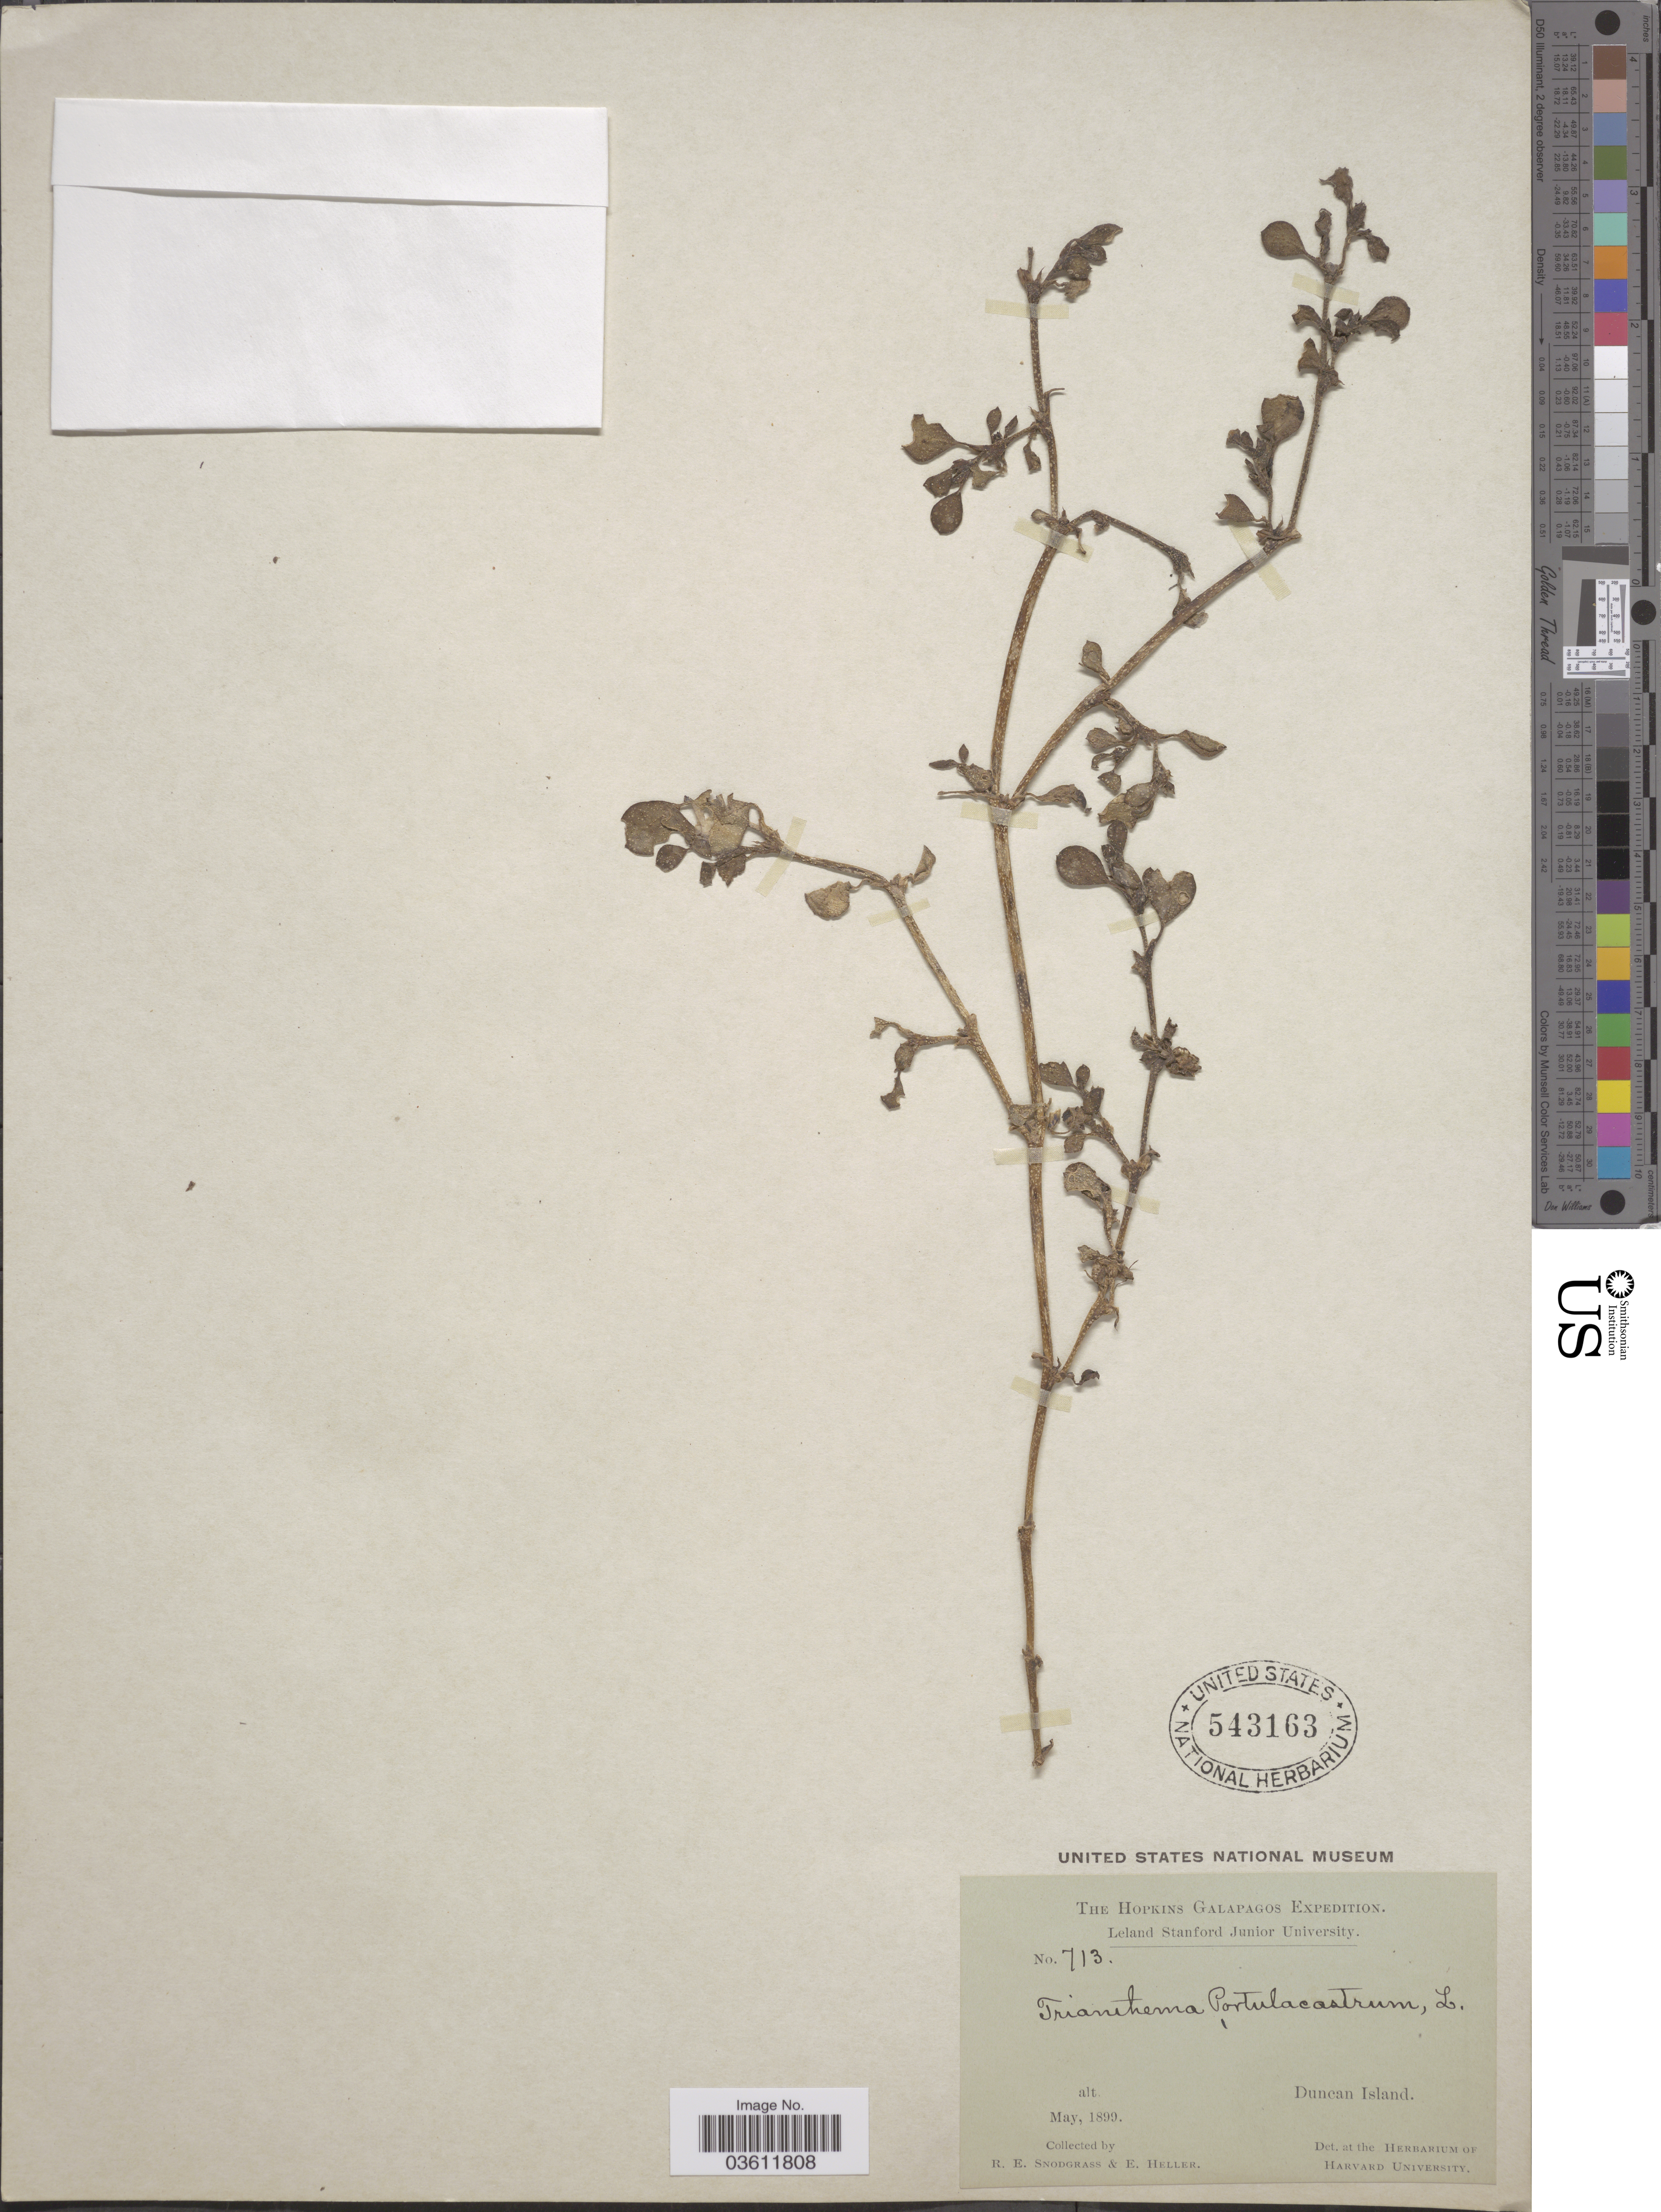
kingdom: Plantae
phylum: Tracheophyta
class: Magnoliopsida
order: Caryophyllales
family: Aizoaceae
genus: Trianthema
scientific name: Trianthema portulacastrum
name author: L.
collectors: R. E. Snodgrass & E. Heller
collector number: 713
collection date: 1899-05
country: Ecuador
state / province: Colón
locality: Galapagos. Duncan Island.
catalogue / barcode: US 543163